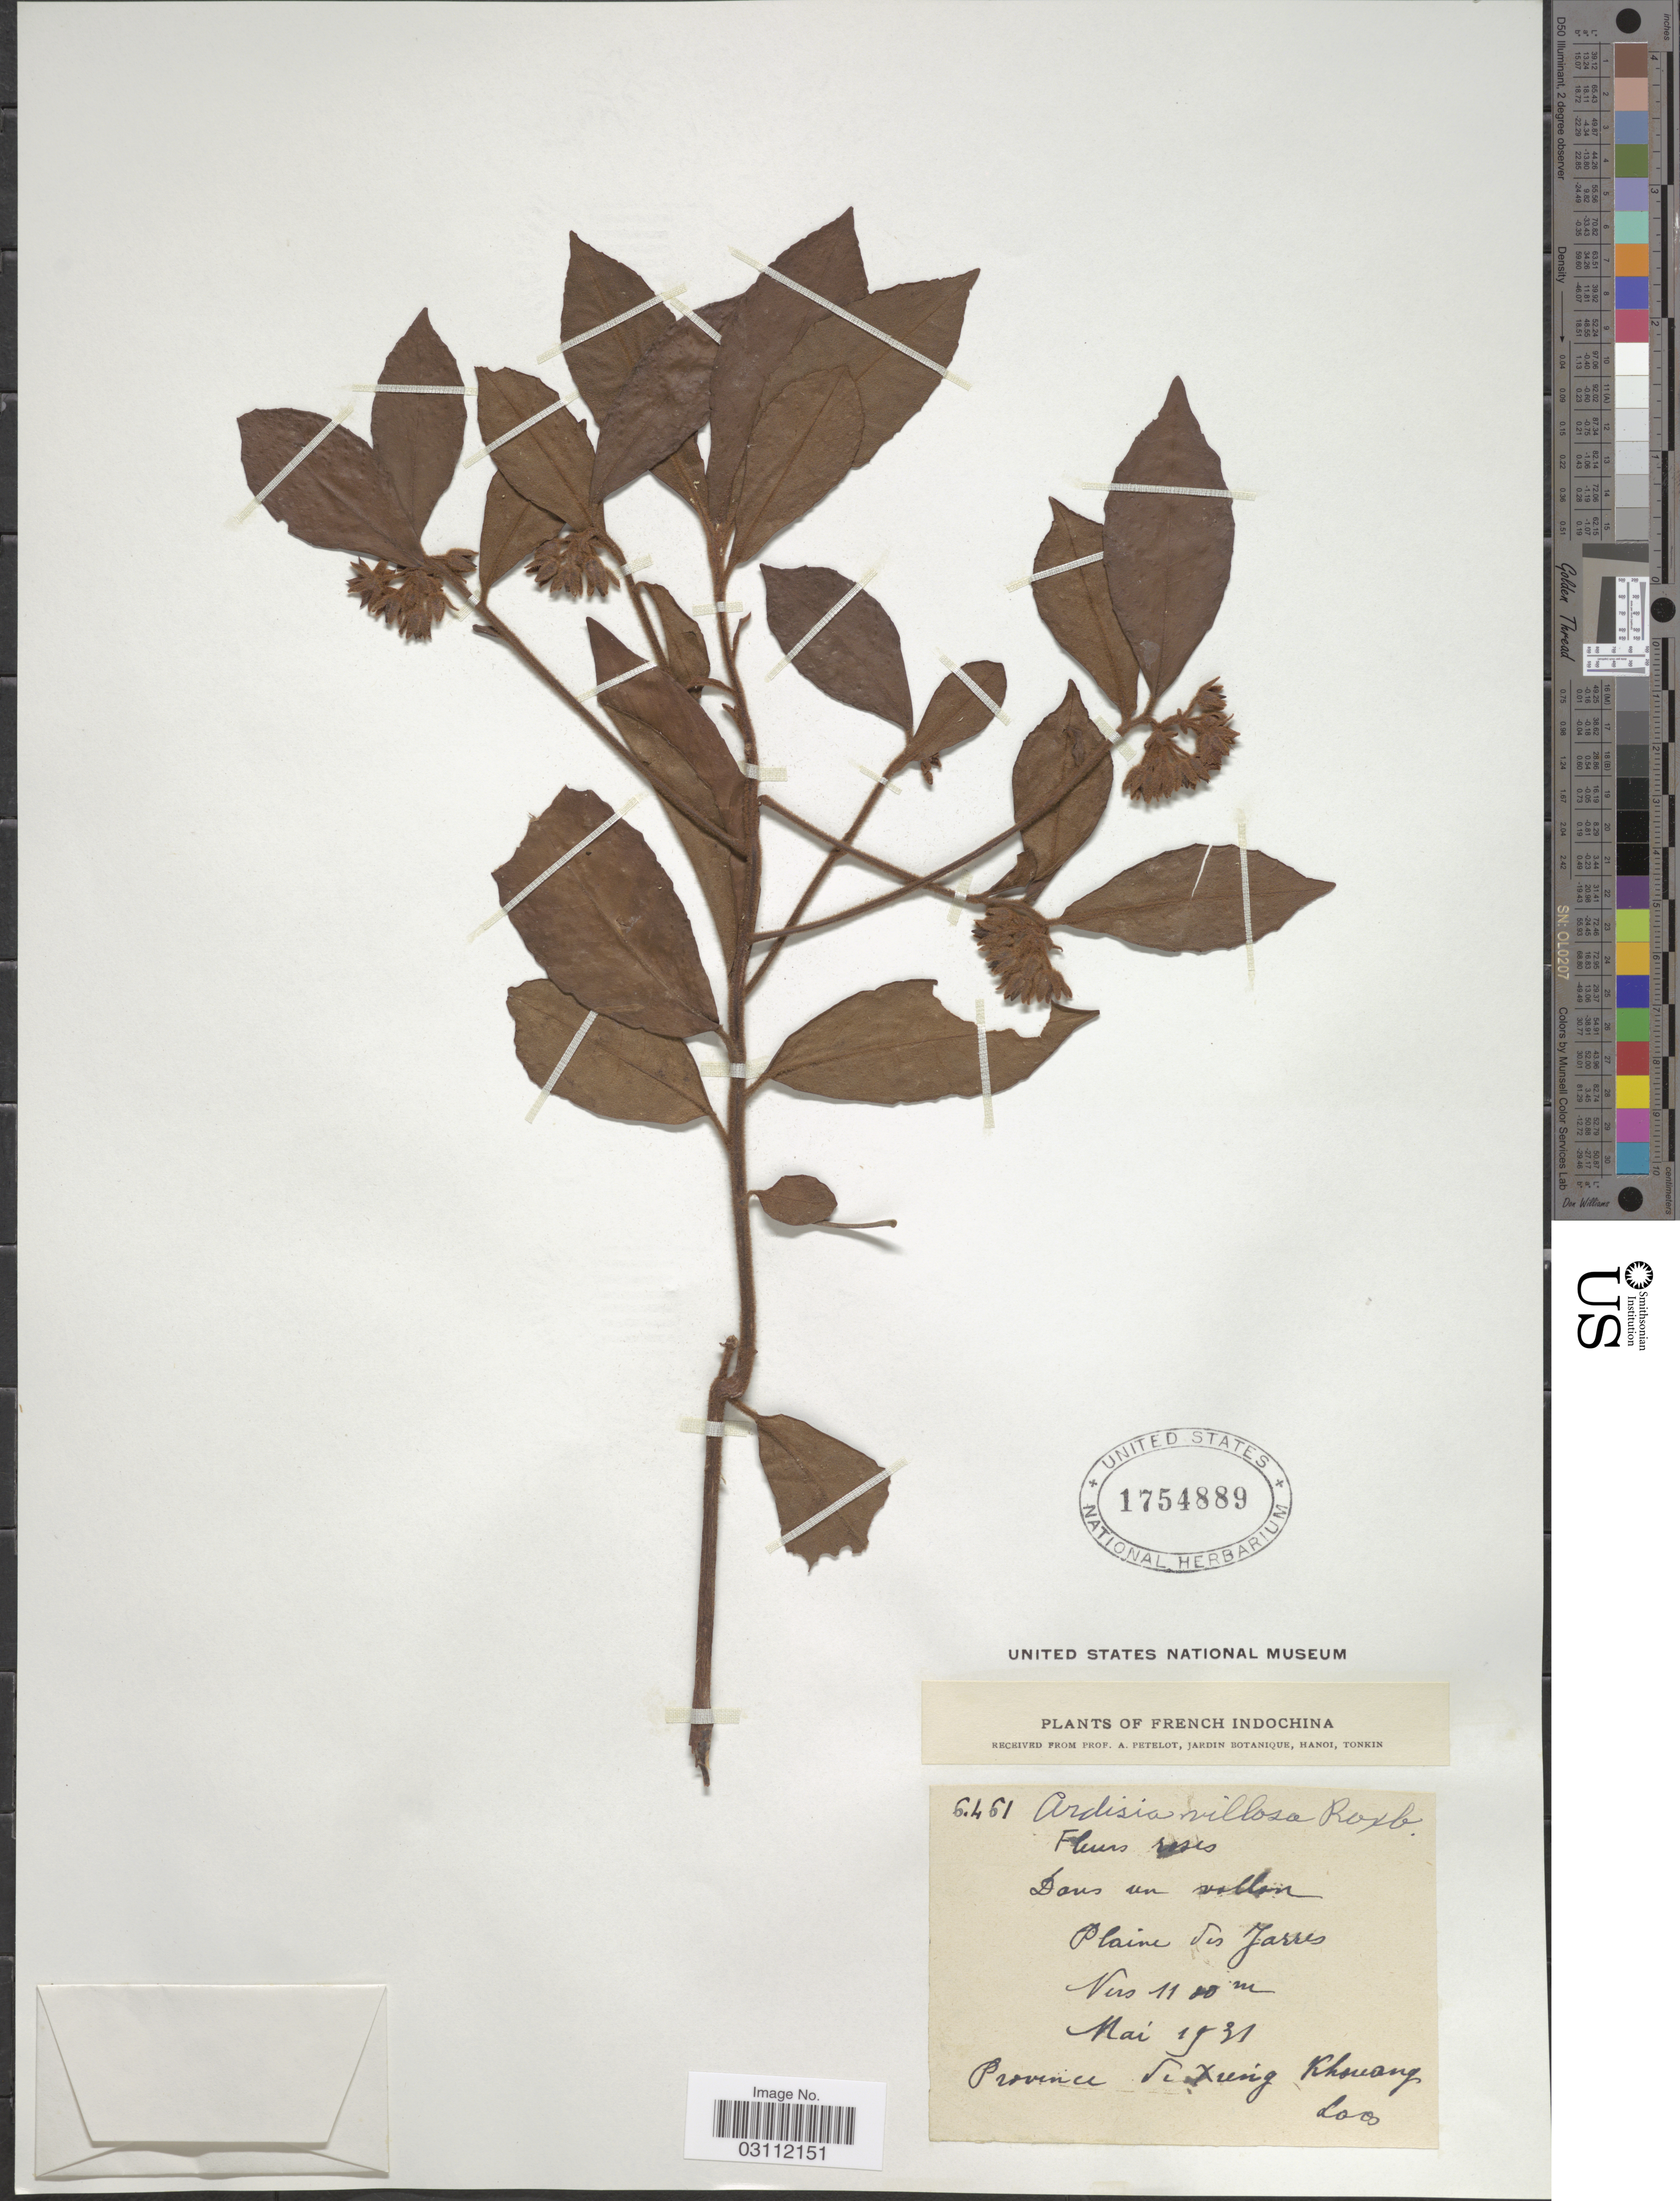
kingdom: Plantae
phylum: Tracheophyta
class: Magnoliopsida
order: Ericales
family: Primulaceae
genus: Ardisia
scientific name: Ardisia villosa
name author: Roxb.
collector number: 6461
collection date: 1931-05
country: Laos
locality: French Indochina, Plaine des Jarres, Province de Xieng Khouang.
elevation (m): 1100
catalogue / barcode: US 1754889